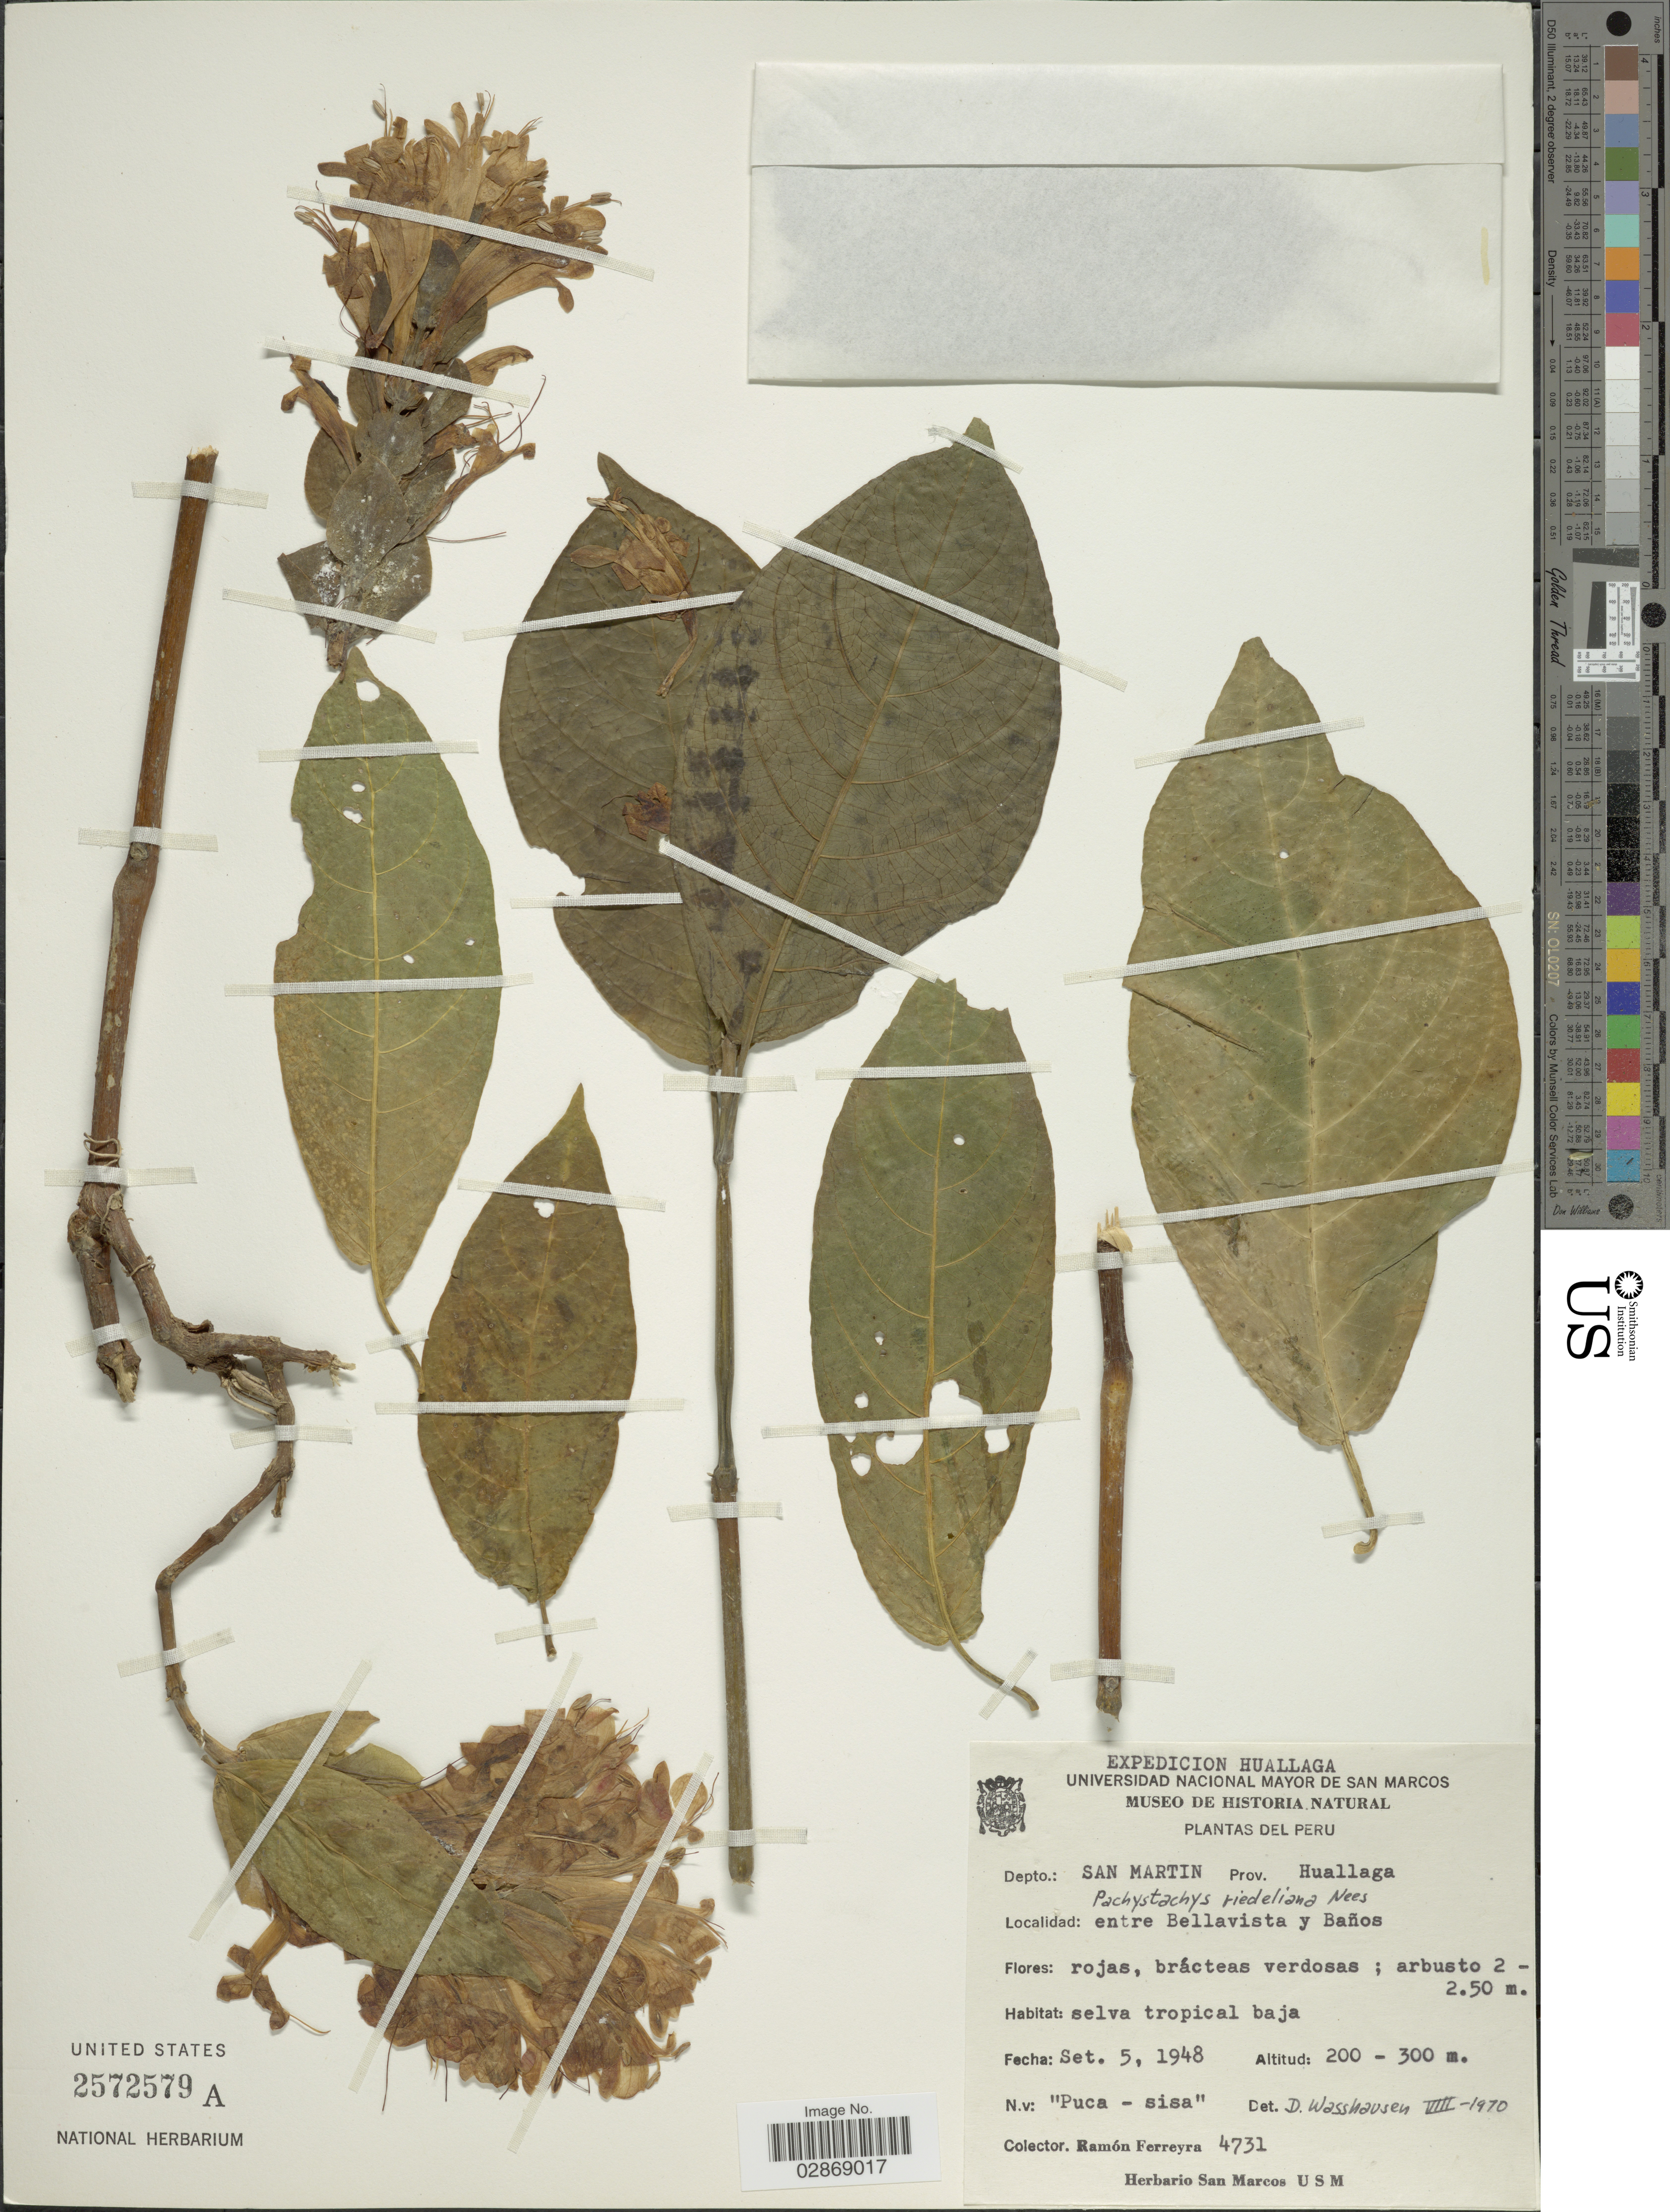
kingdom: Plantae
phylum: Tracheophyta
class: Magnoliopsida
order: Lamiales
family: Acanthaceae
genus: Pachystachys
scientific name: Pachystachys spicata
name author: (Ruiz & Pav.) Wassh.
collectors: R. A. Ferreyra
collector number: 4731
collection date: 1948-09-05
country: Peru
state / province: San Martín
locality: Depto.: San Martin, Prov. Huallaga, entre Bellavista y Baños.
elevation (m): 200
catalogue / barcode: US 2572579A